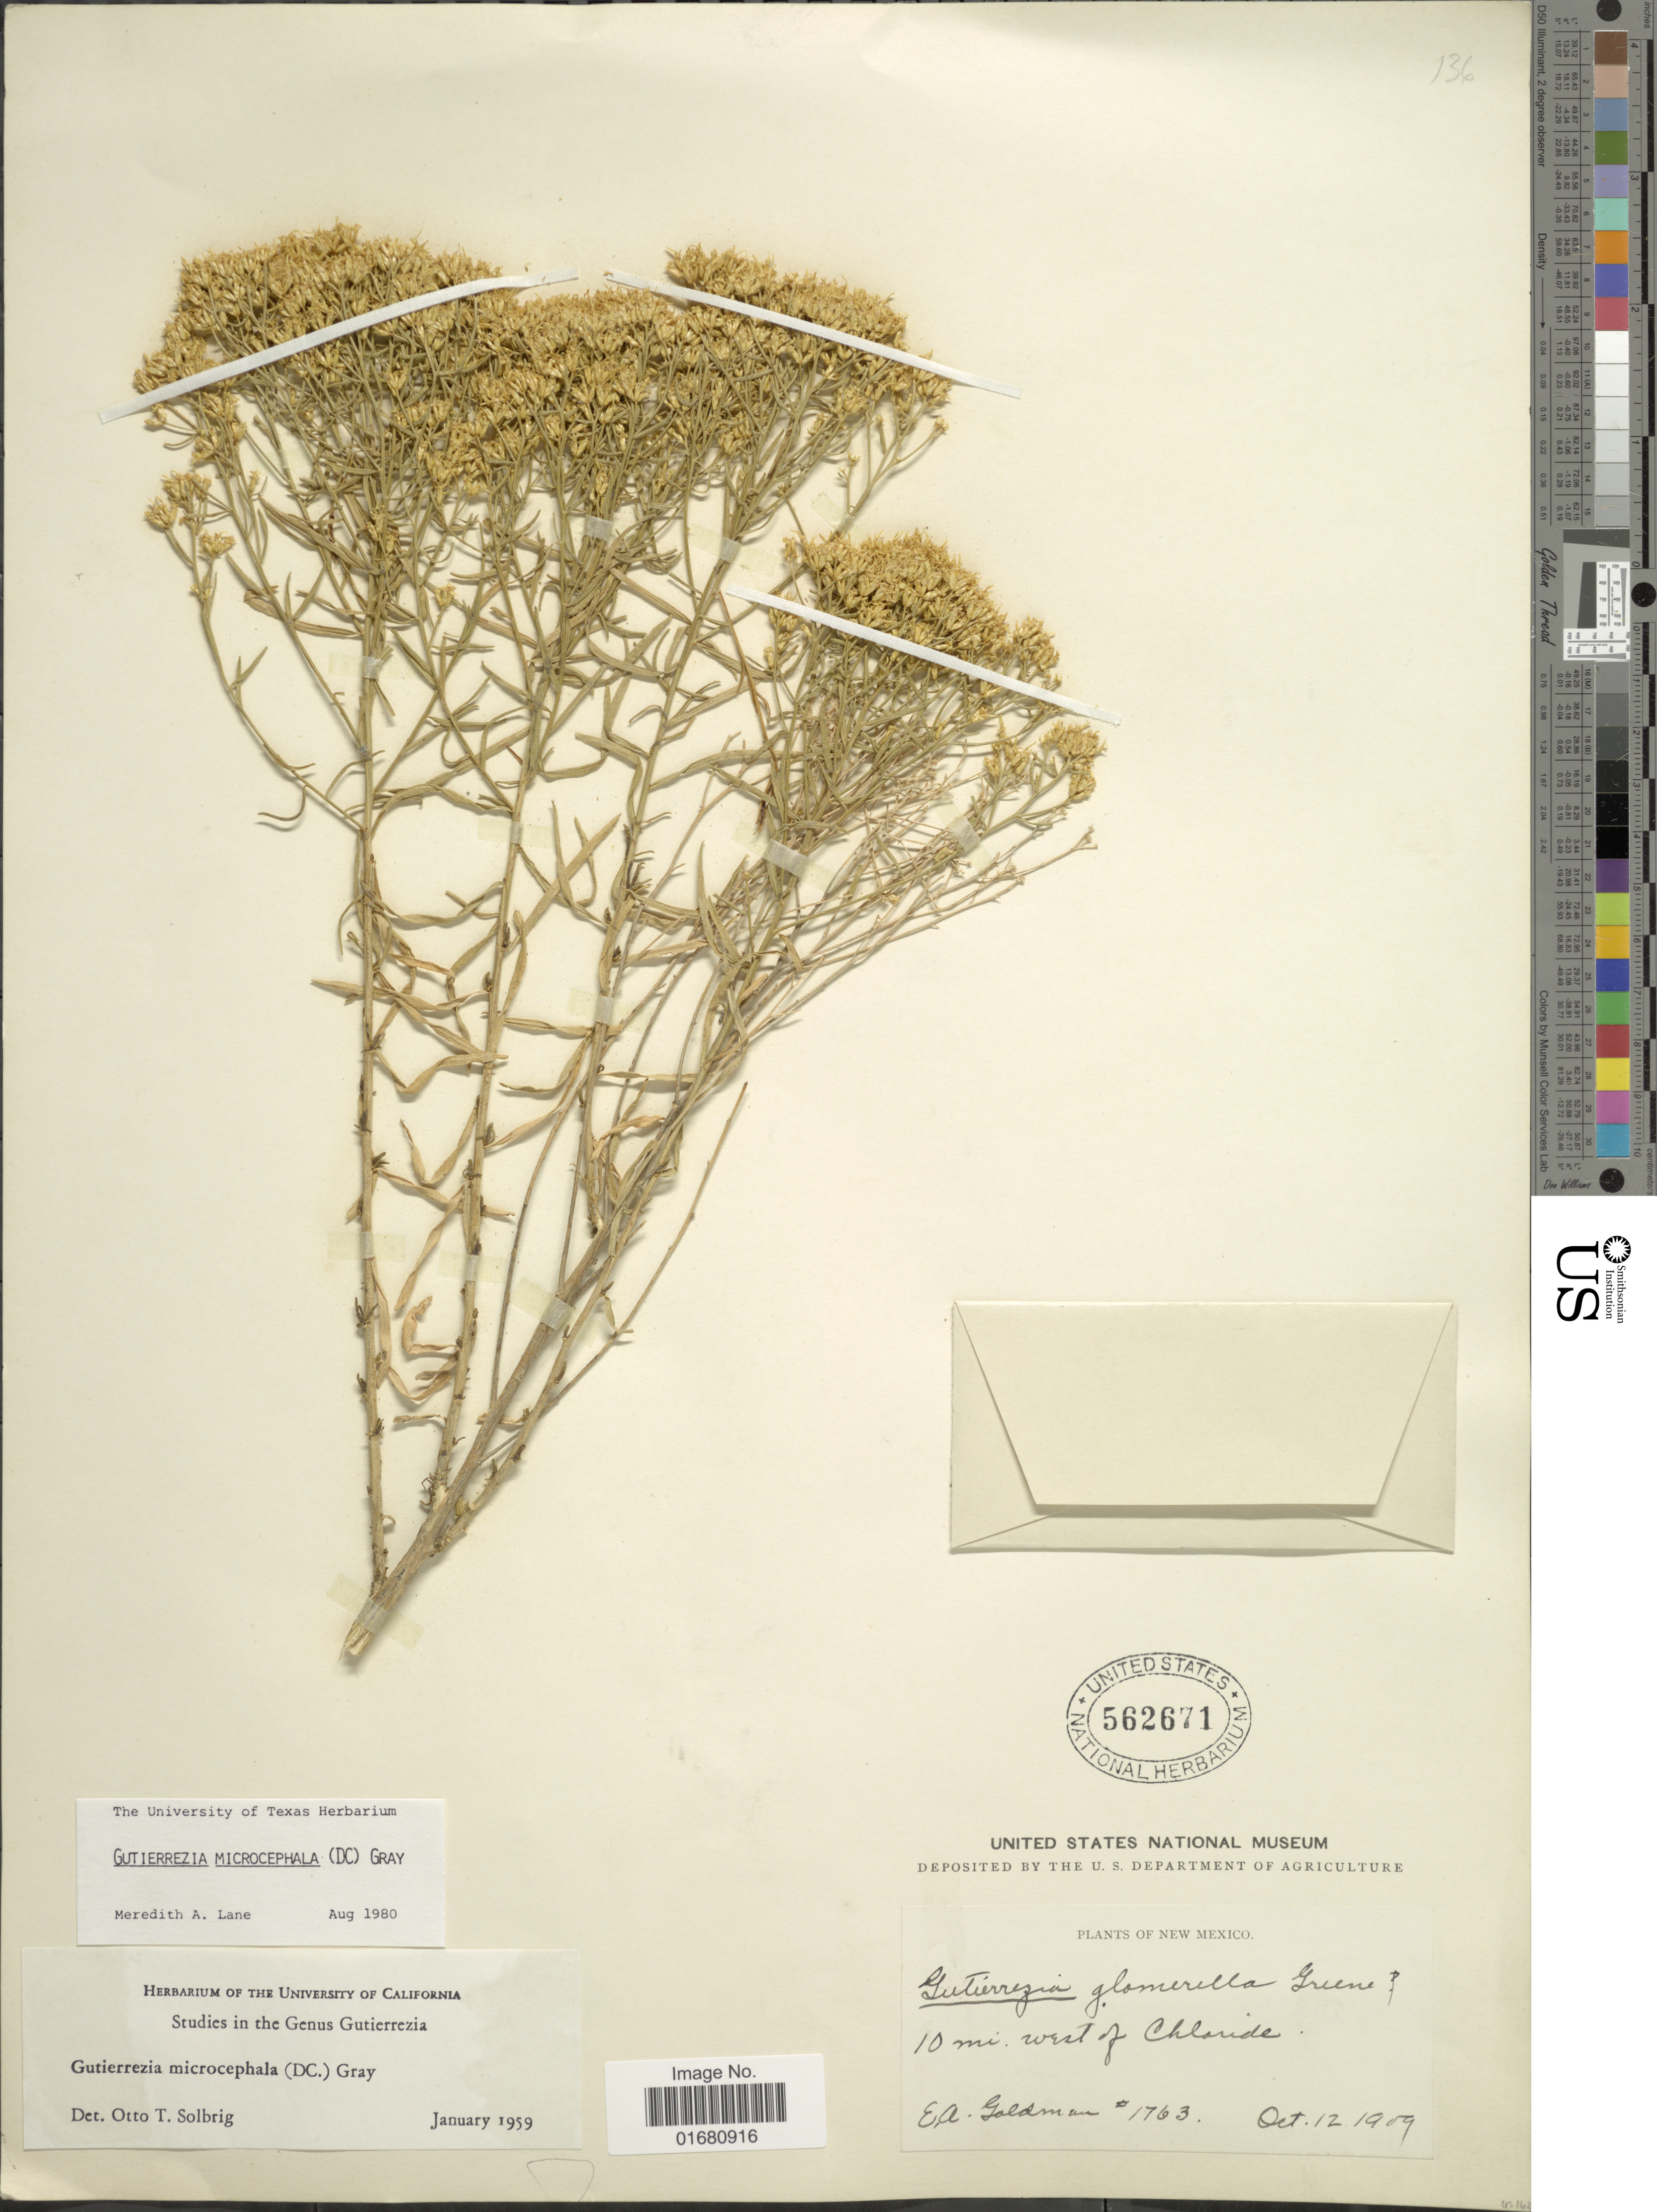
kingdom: Plantae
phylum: Tracheophyta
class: Magnoliopsida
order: Asterales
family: Asteraceae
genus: Gutierrezia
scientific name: Gutierrezia microcephala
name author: (DC.) A. Gray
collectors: E. A. Goldman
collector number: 1763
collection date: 1909-10-12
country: United States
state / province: New Mexico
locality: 10 mi. west of Chloride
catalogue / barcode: US 562671